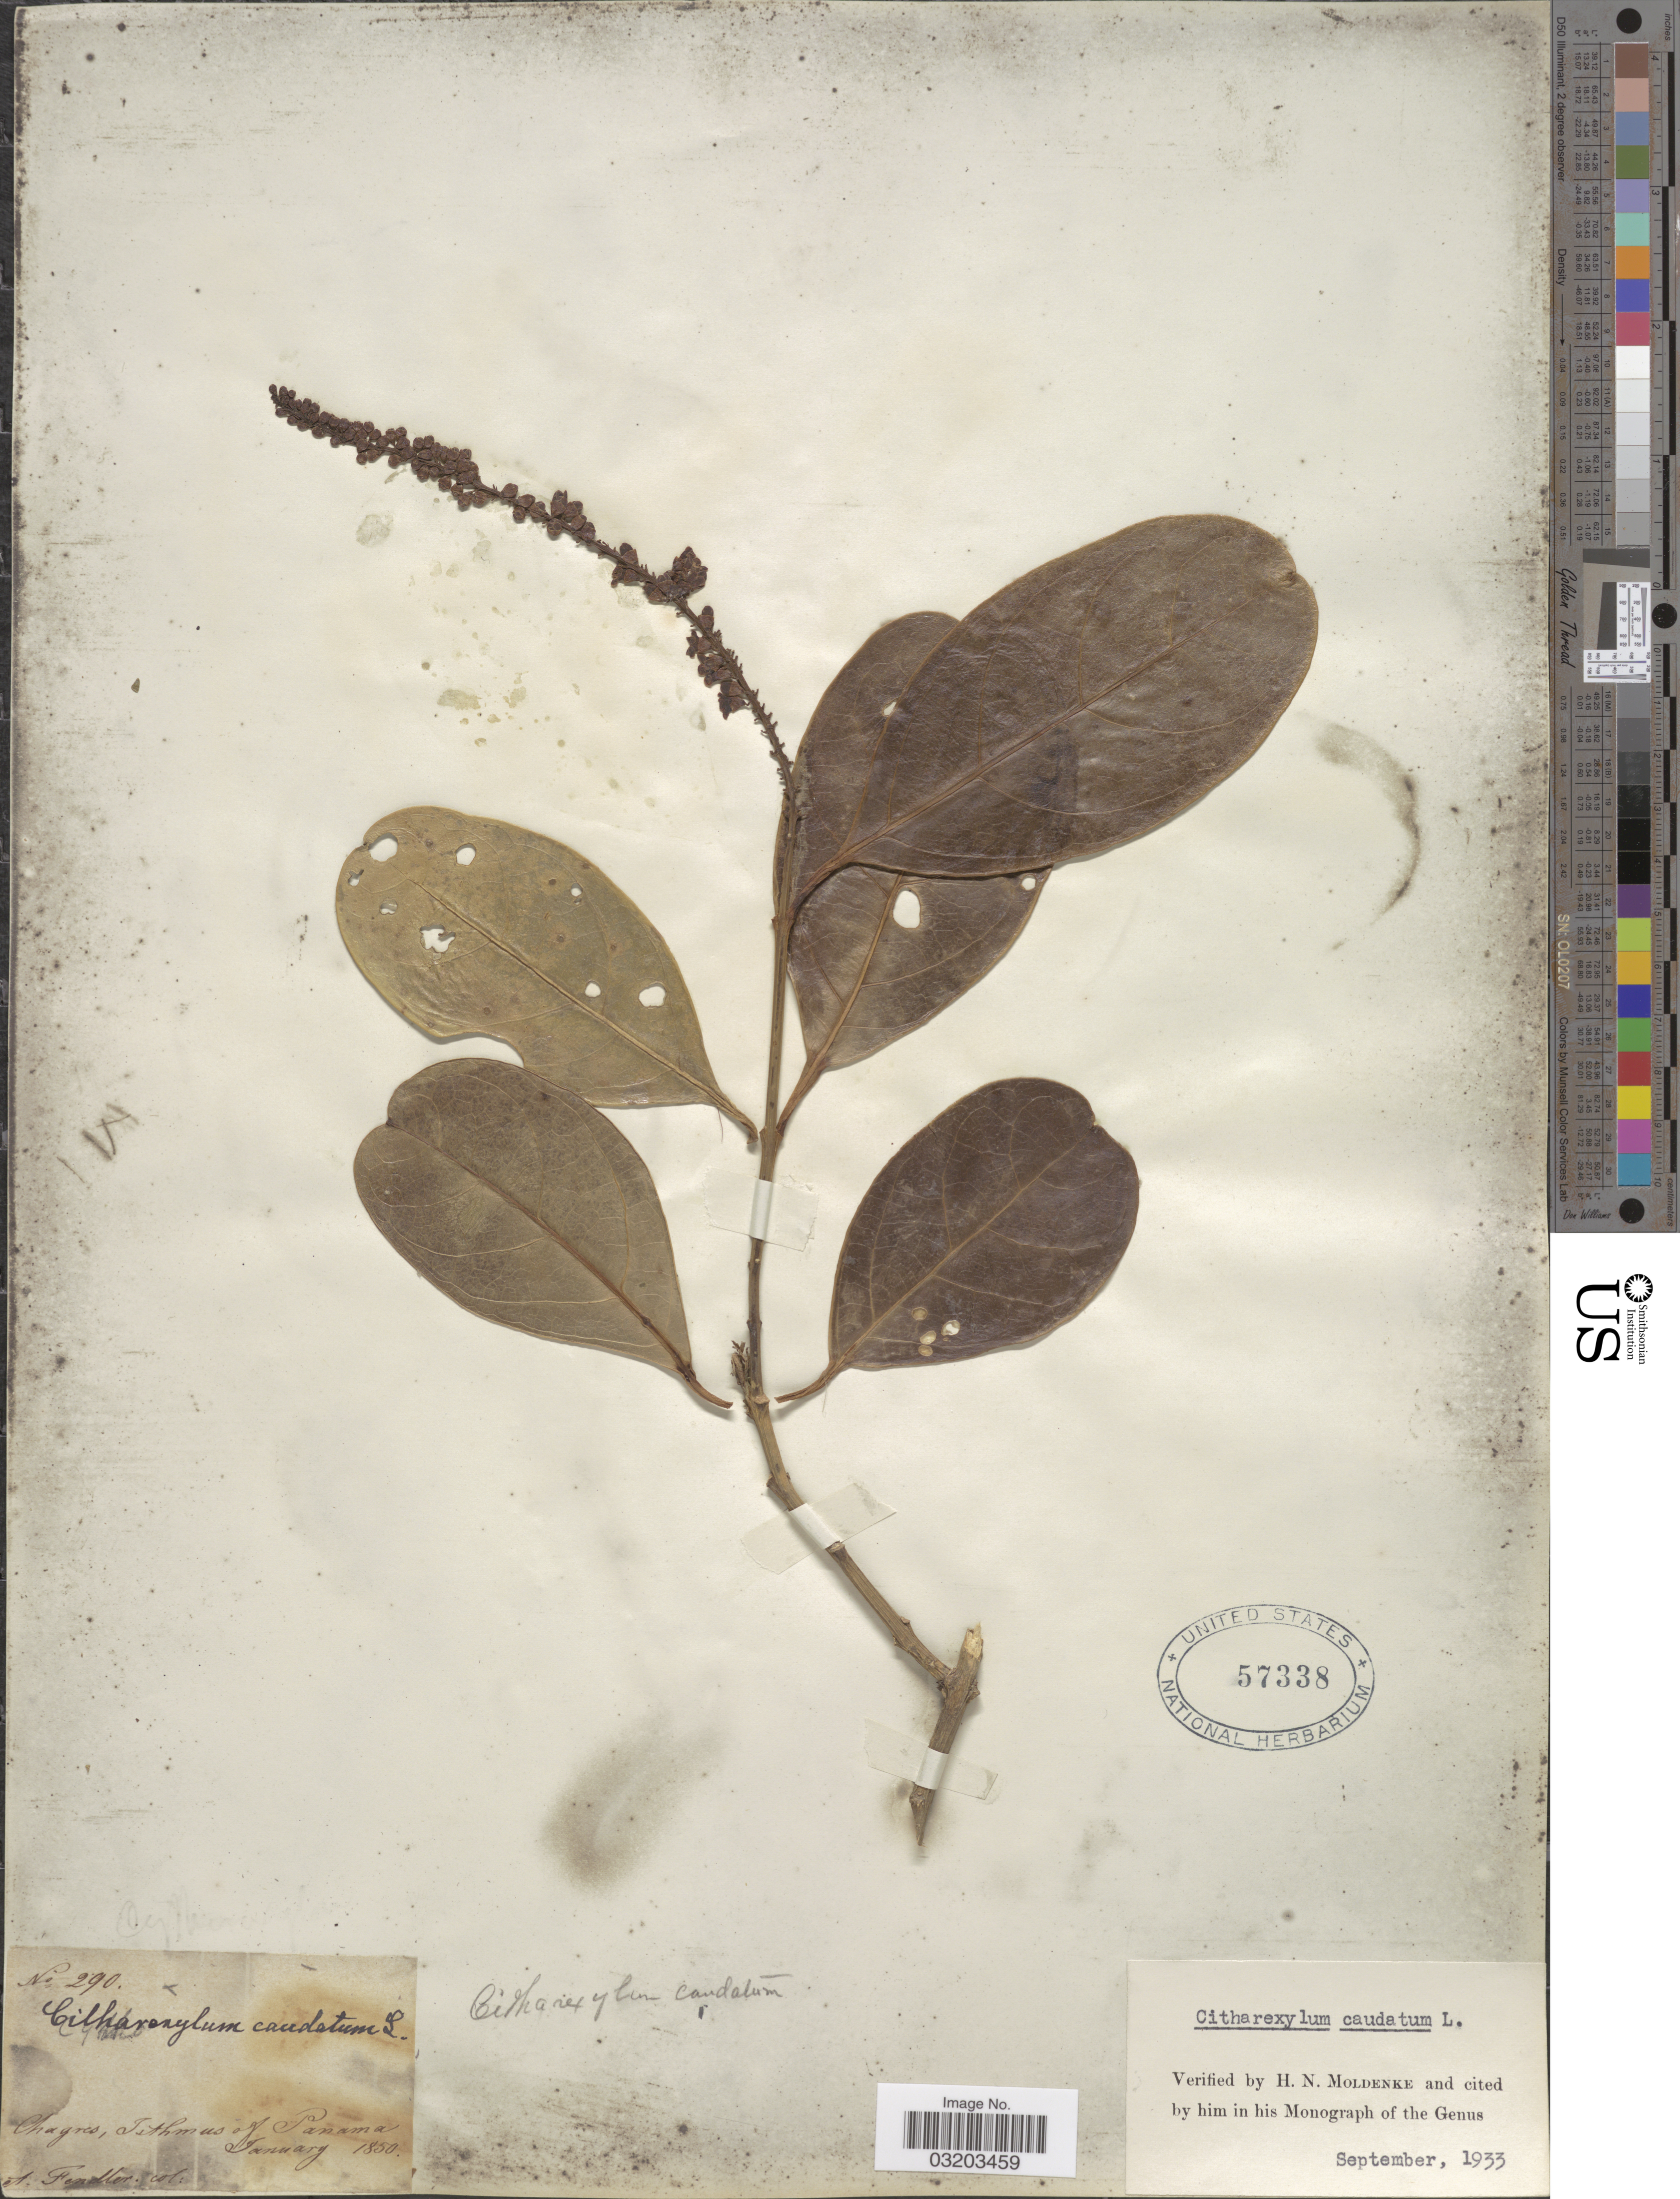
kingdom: Plantae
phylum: Tracheophyta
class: Magnoliopsida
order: Lamiales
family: Verbenaceae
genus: Citharexylum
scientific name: Citharexylum caudatum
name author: L.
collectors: A. Fendler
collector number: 290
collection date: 1850-01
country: Panama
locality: Chagres, Isthmus of Panama.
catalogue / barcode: US 57338